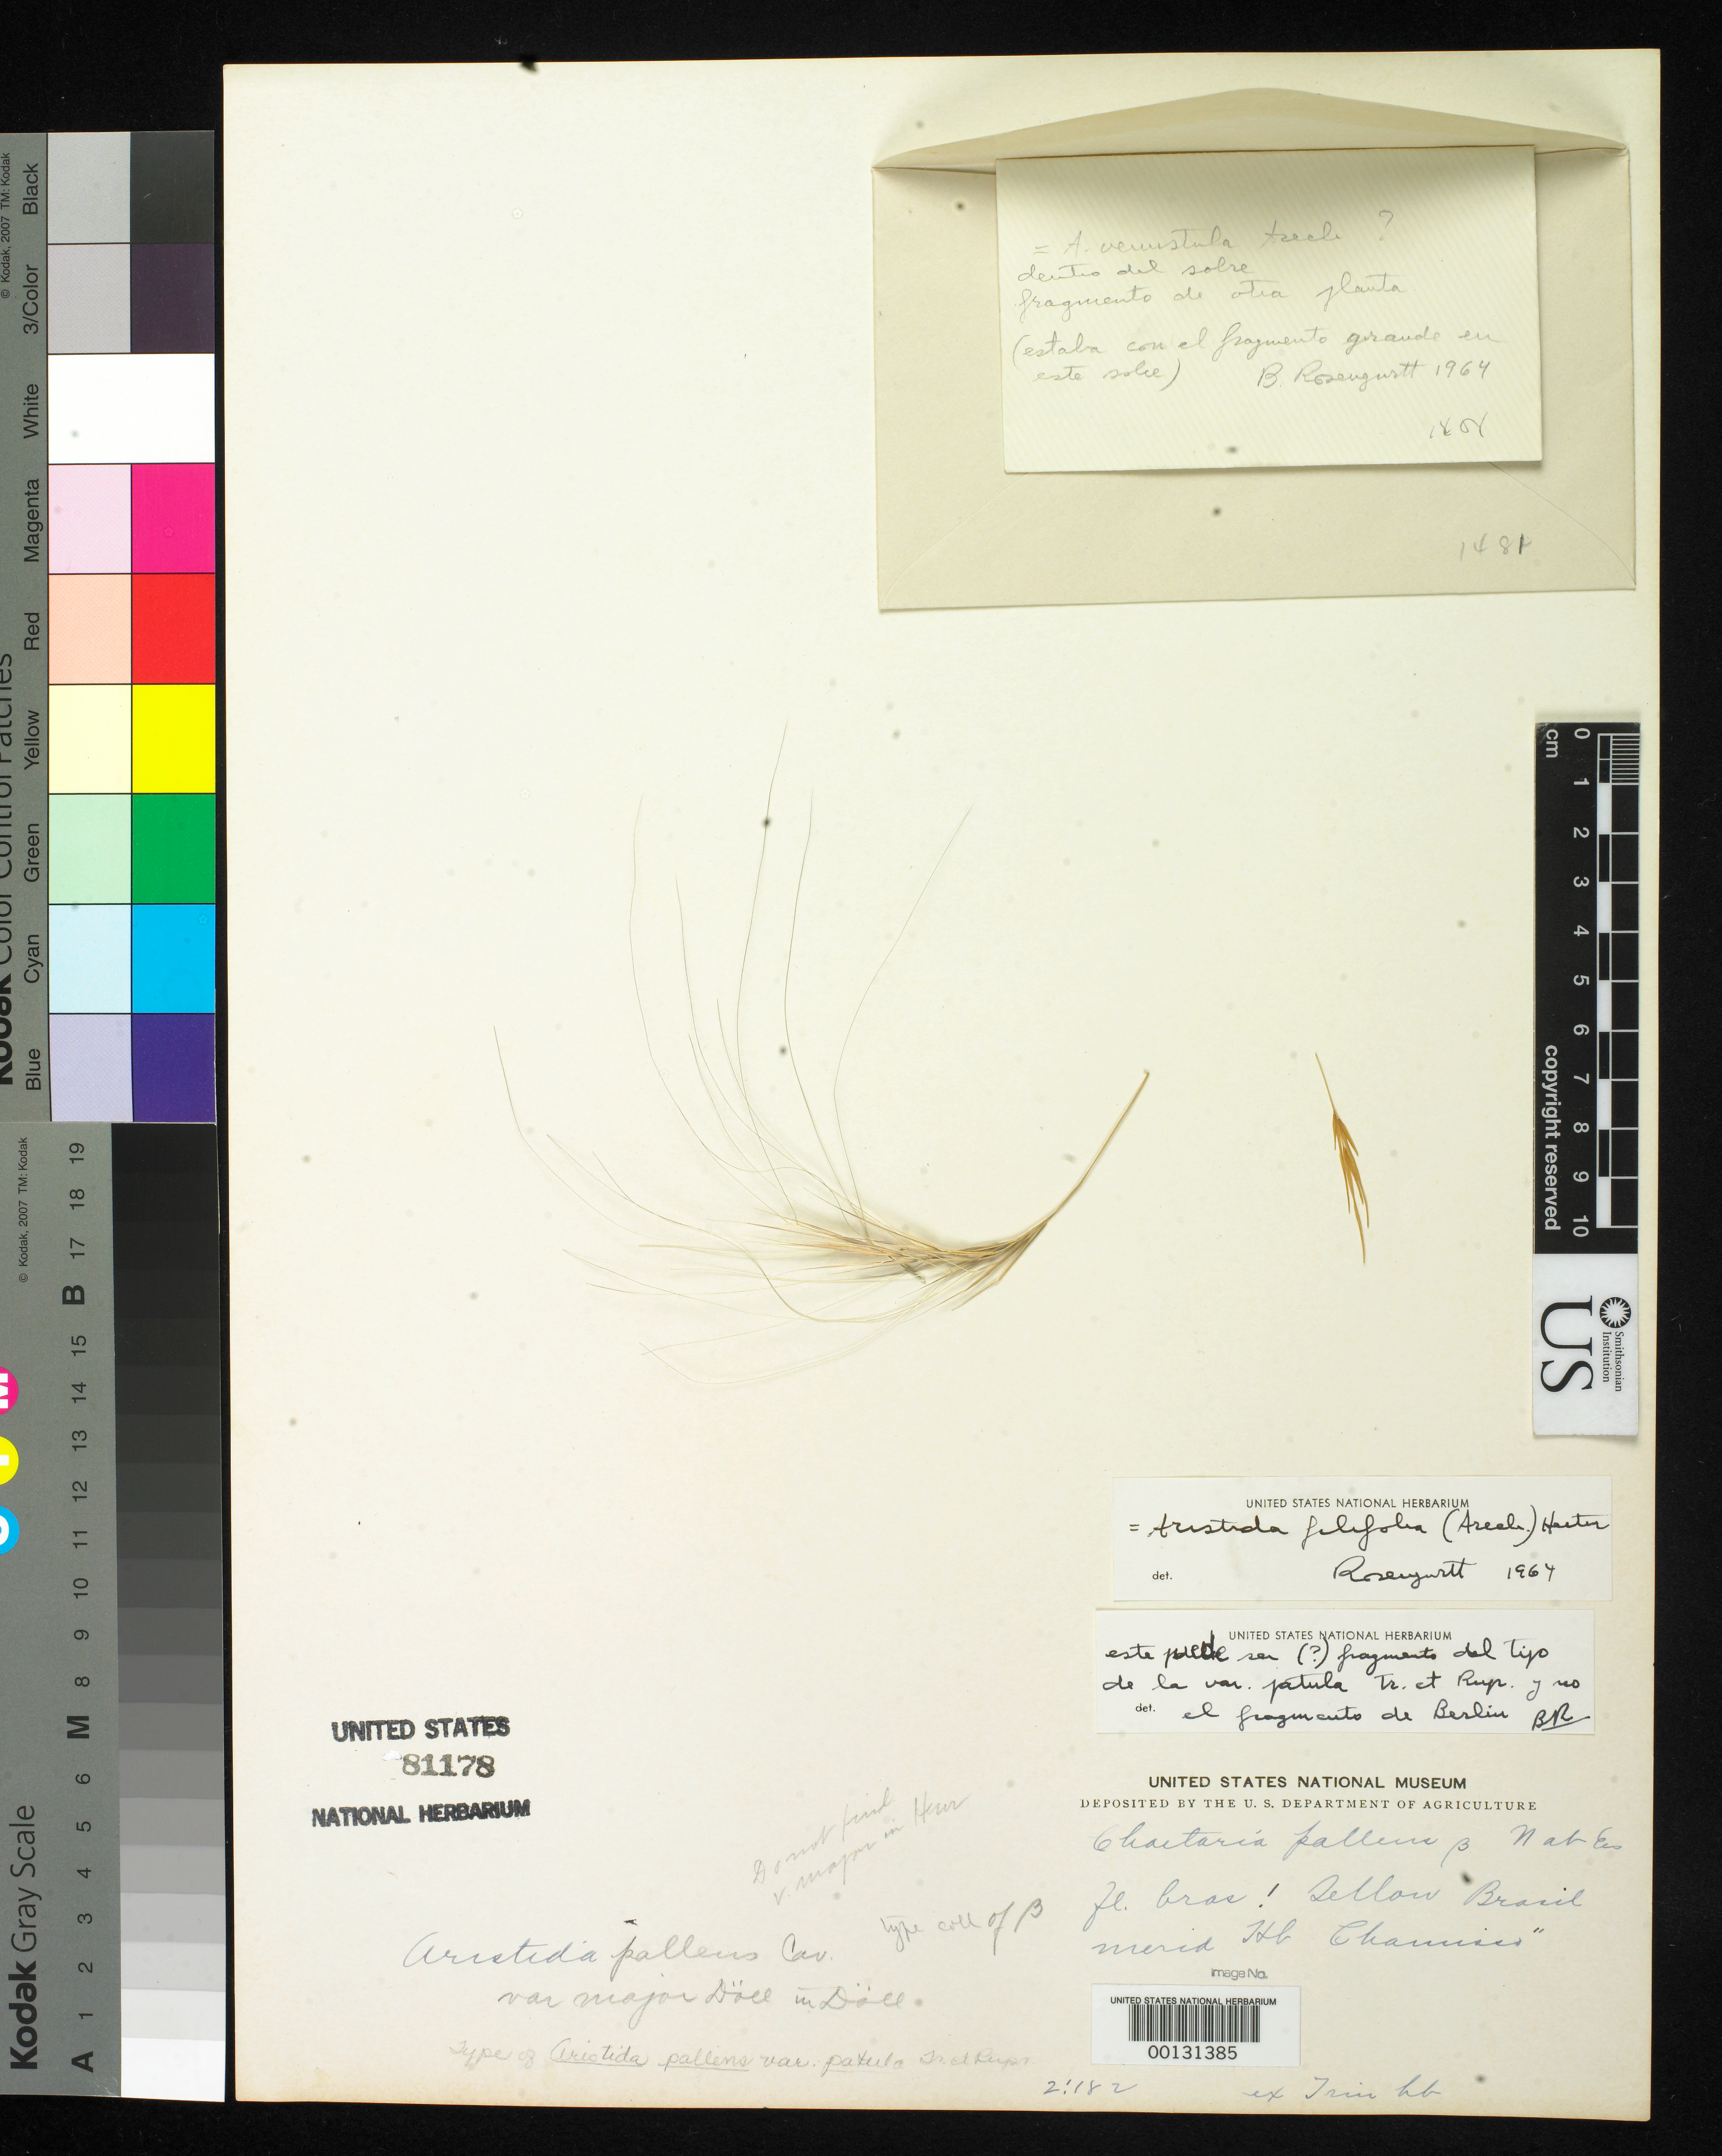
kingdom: Plantae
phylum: Tracheophyta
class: Liliopsida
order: Poales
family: Poaceae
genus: Aristida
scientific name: Aristida pallens var. patula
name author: Trin. & Rupr.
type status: Type Collection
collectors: F. Sellow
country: Brazil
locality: Southern Brazil.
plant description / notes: Fragmentary material of type specimen ex herb. Trinius.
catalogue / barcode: US 81178